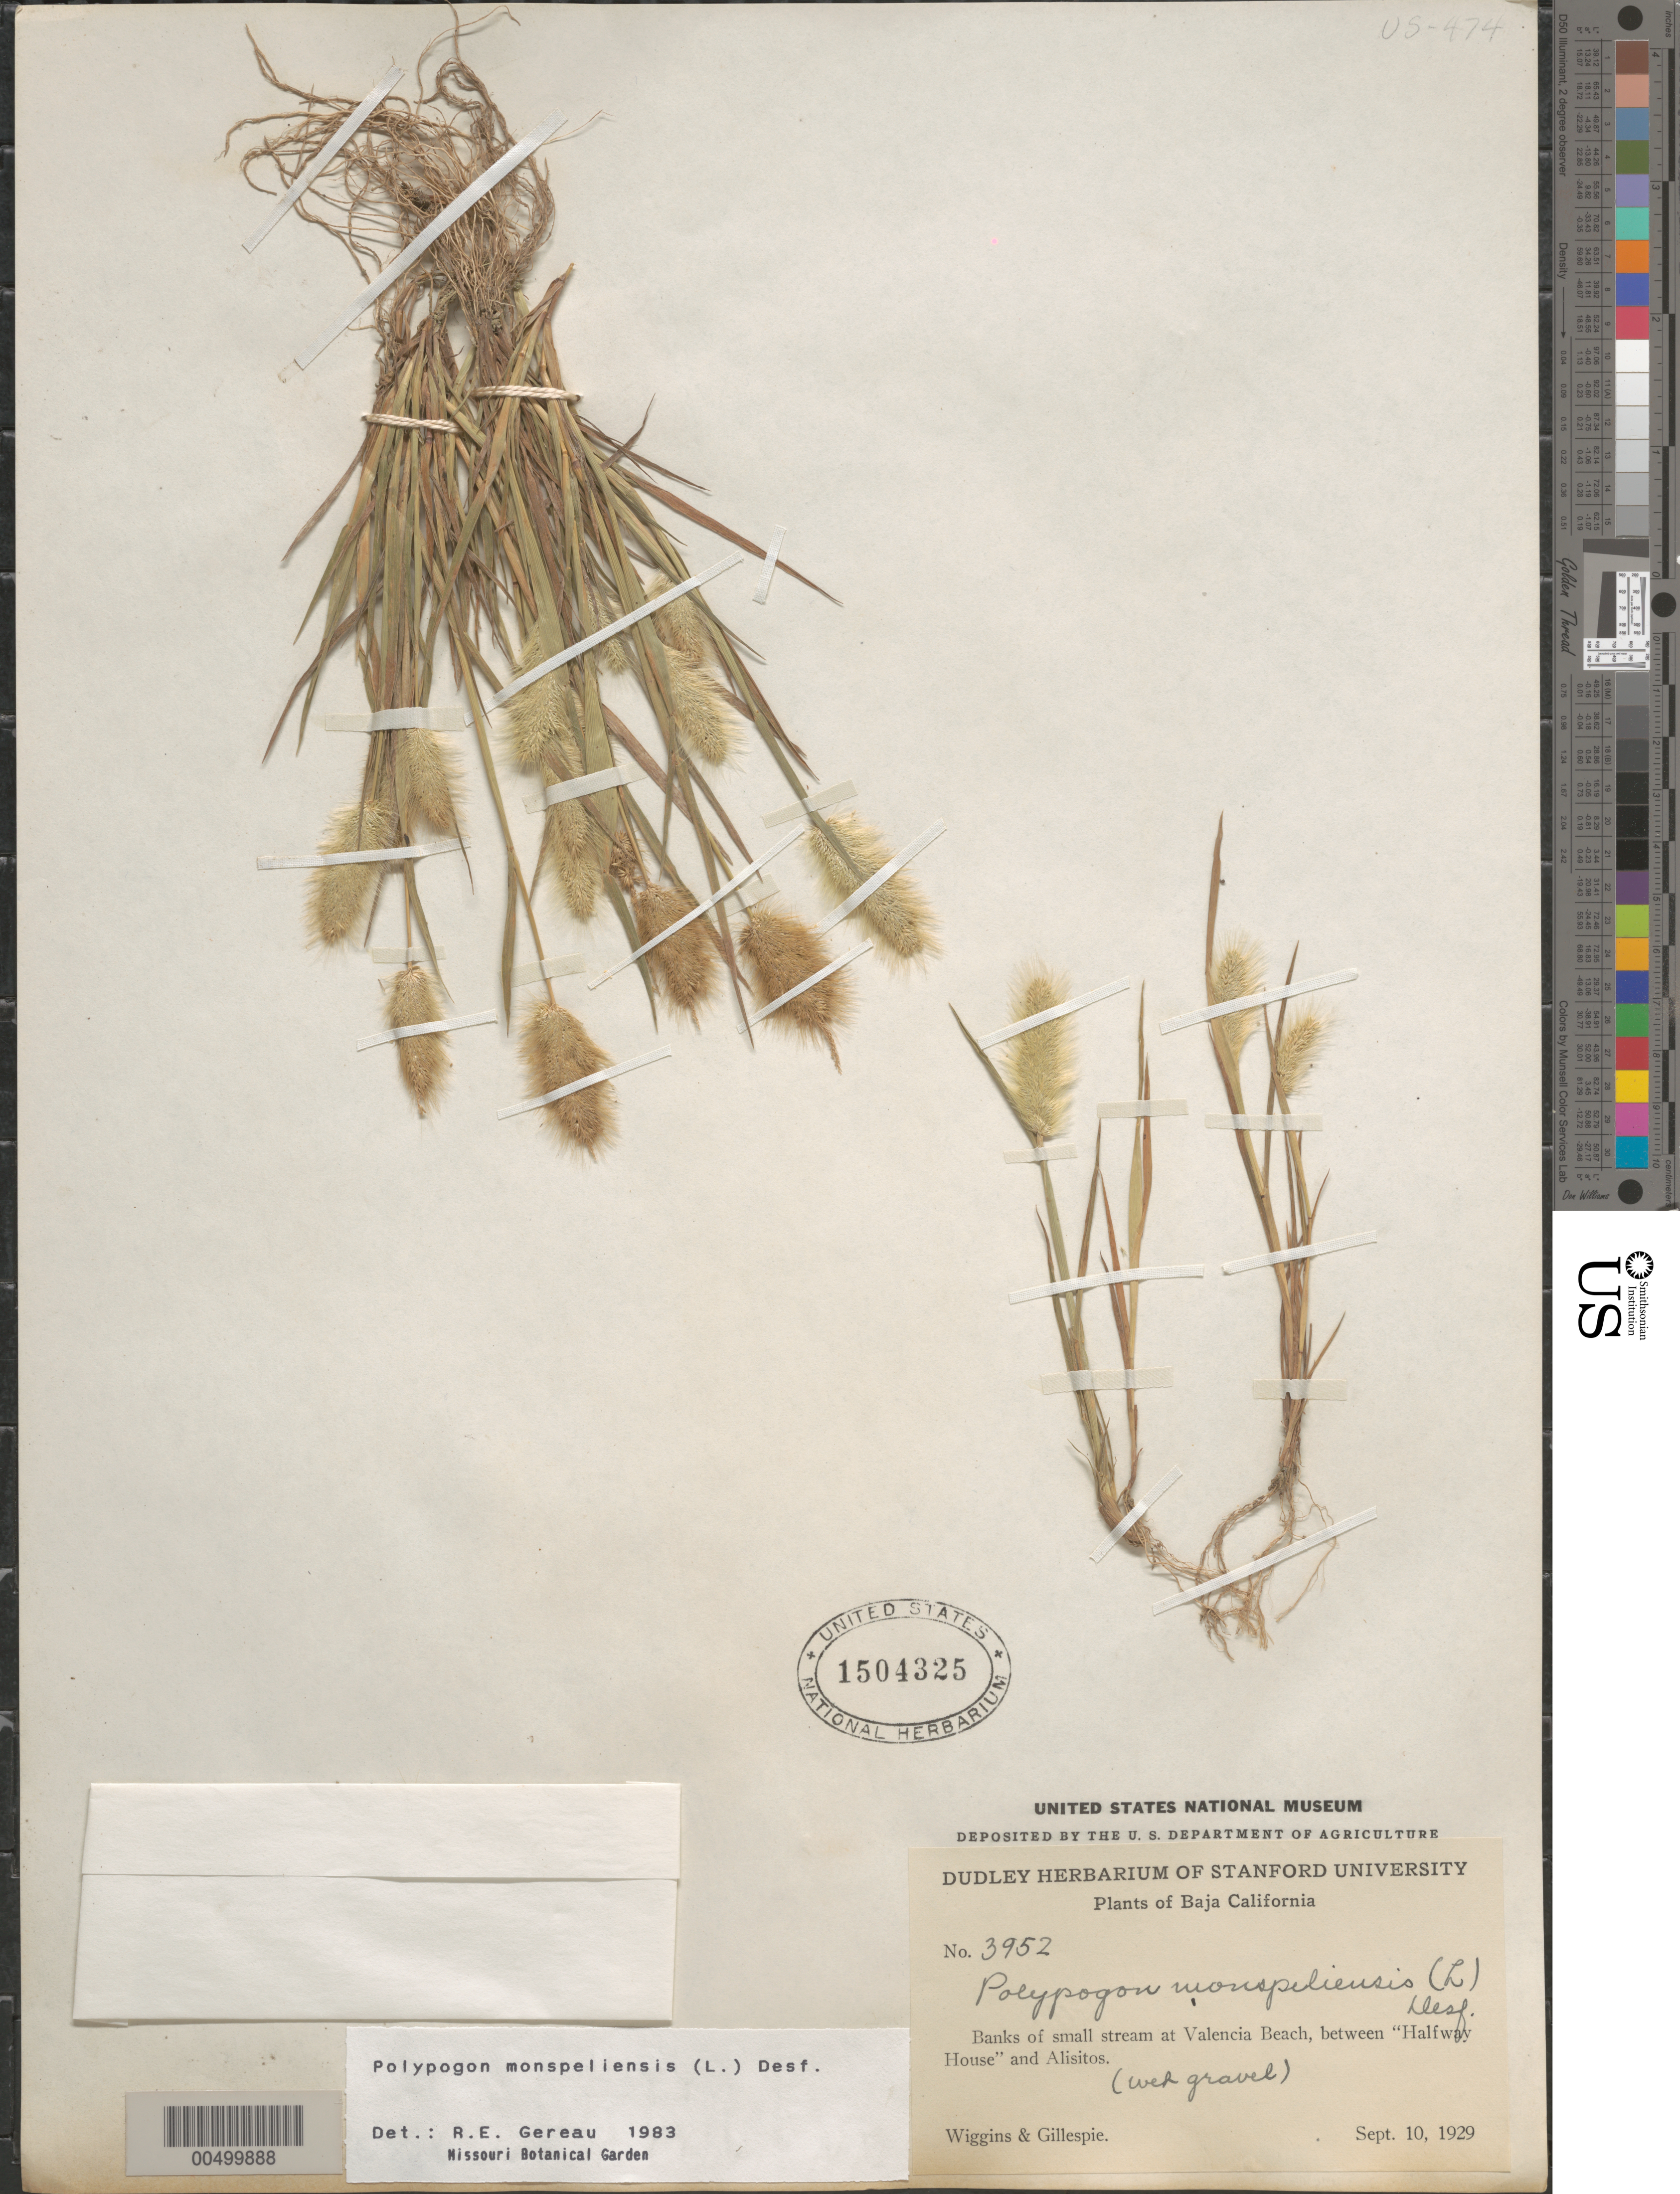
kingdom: Plantae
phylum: Tracheophyta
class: Liliopsida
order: Poales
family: Poaceae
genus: Polypogon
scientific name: Polypogon monspeliensis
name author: (L.) Desf.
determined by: Gereau, R. E.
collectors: -- Wiggins & -- Gillespie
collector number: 3952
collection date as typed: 10 Sep 1929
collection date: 1929-09-10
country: Mexico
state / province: Baja California Norte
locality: Valencia Beach, between Halfway House & Alisitos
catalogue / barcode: US 1504325